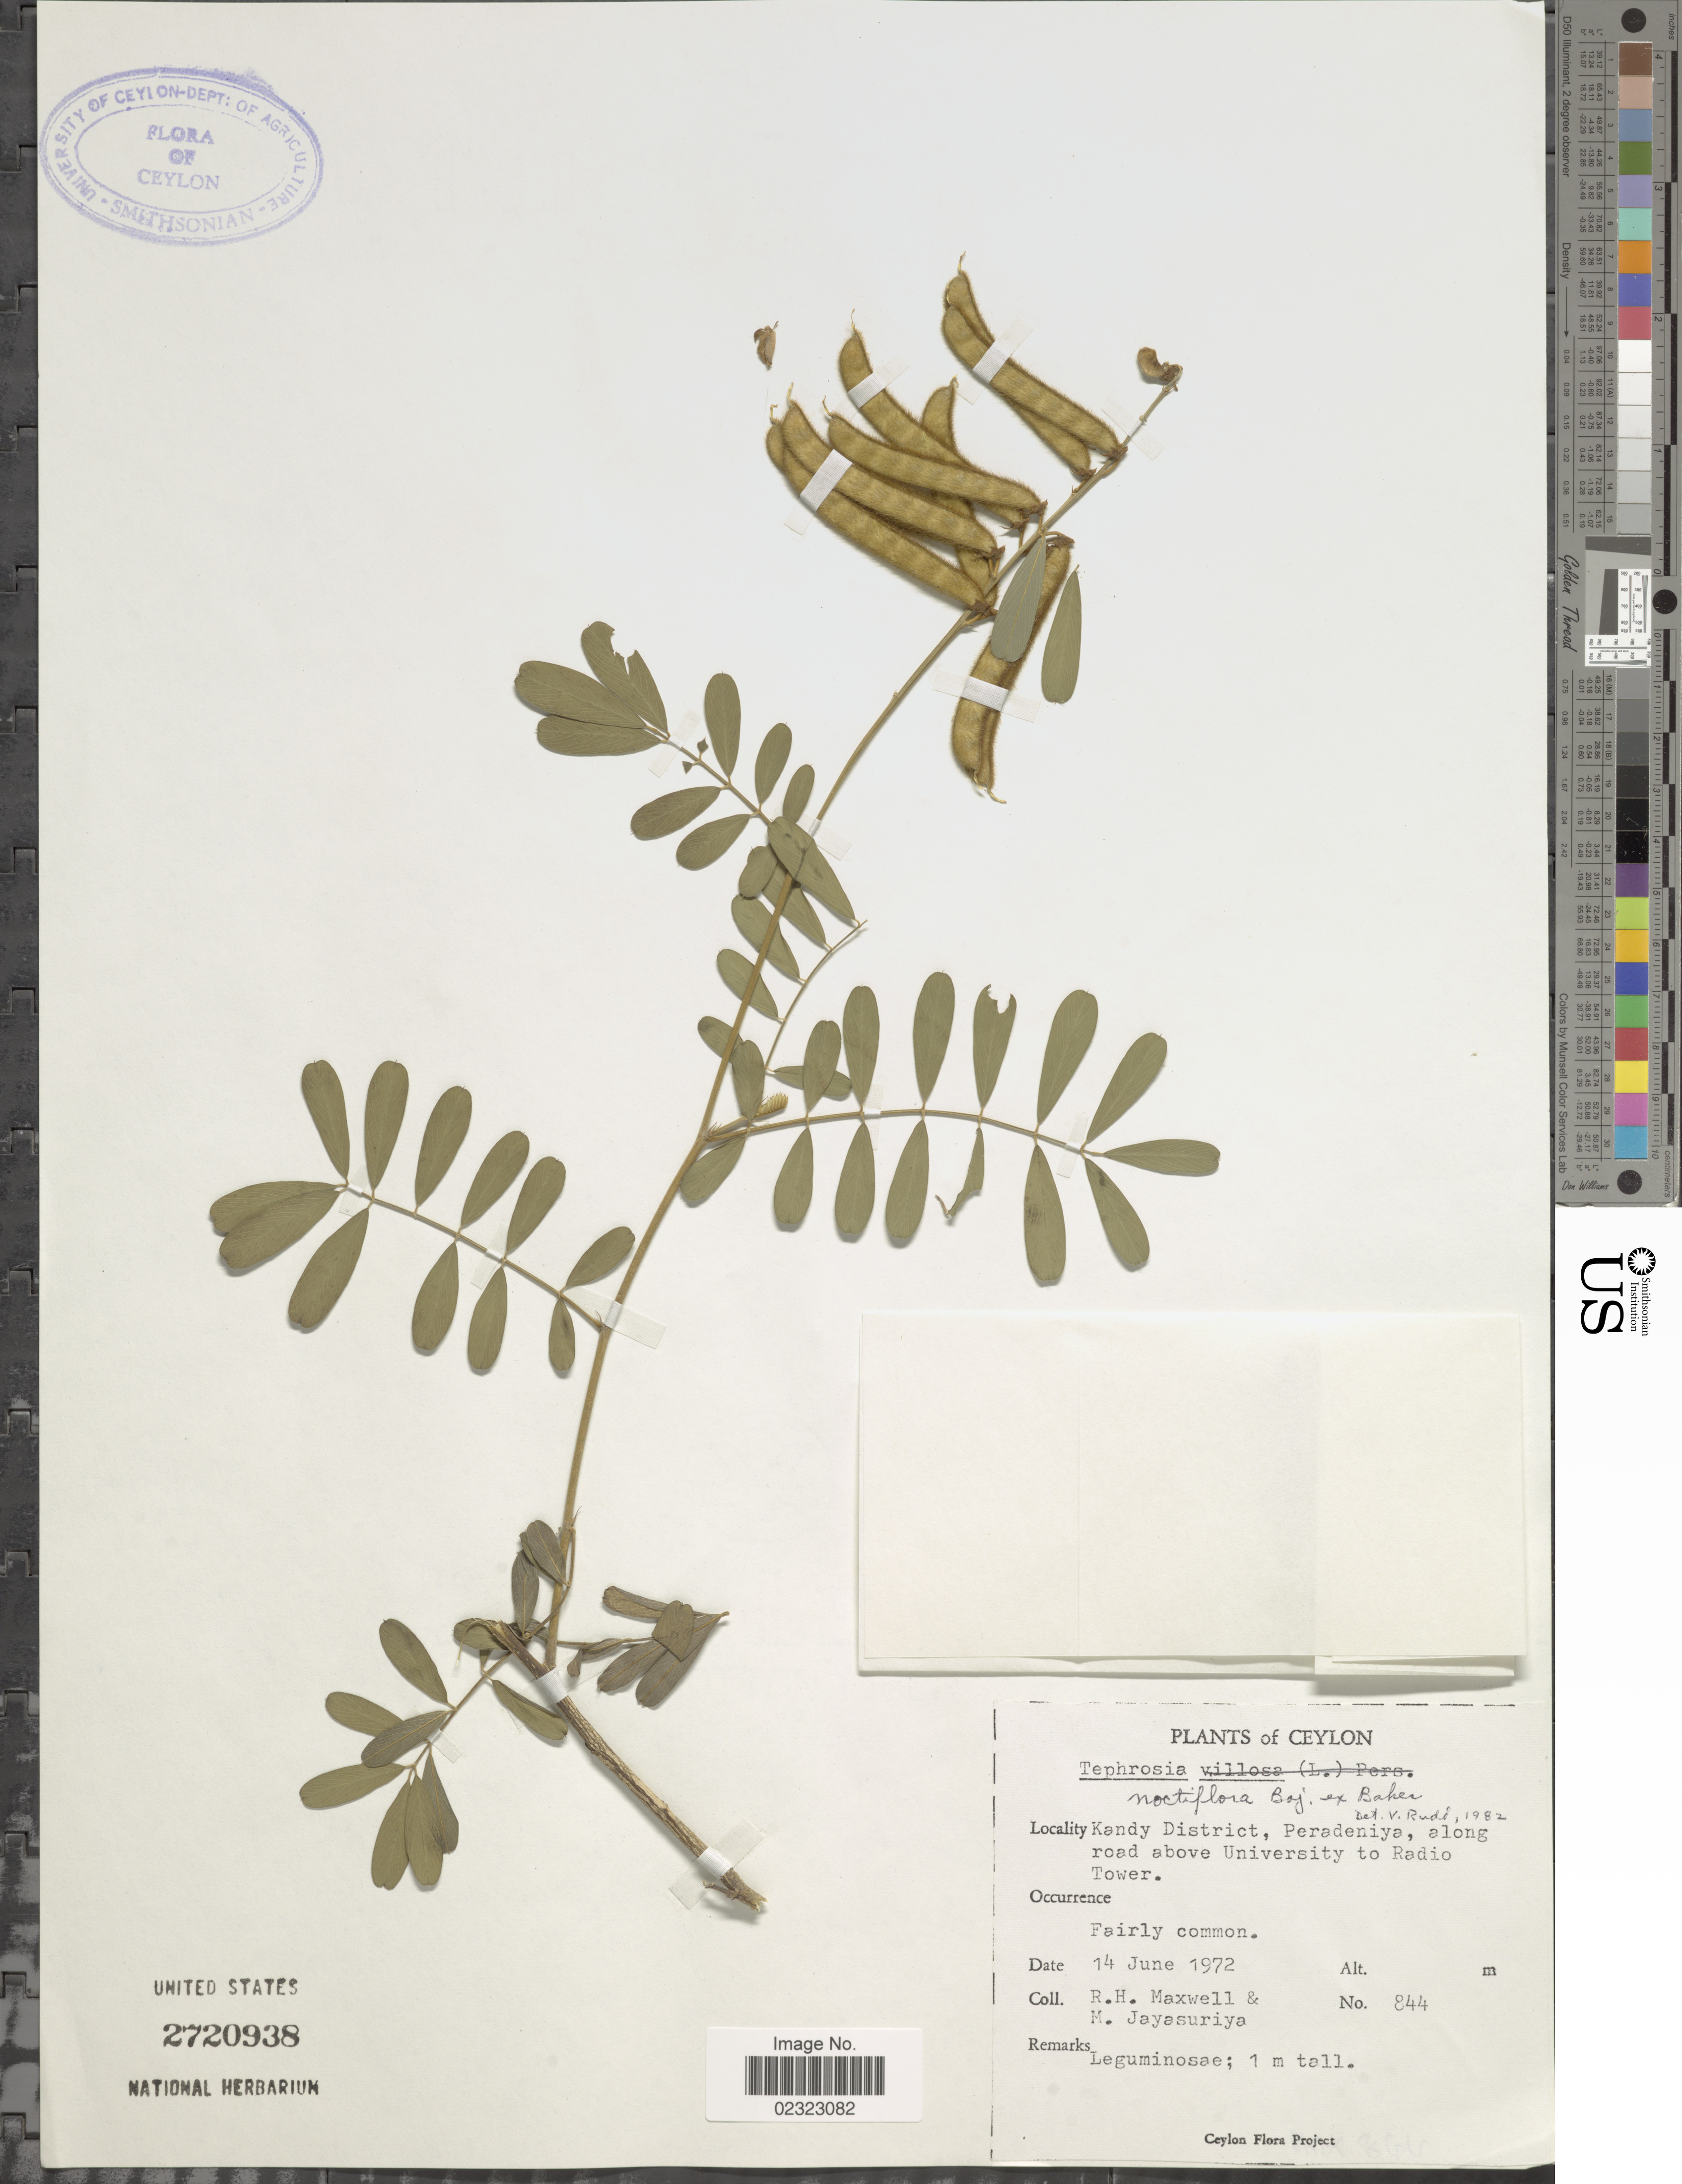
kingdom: Plantae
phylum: Tracheophyta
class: Magnoliopsida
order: Fabales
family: Fabaceae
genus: Tephrosia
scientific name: Tephrosia noctiflora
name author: Bojer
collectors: R. Maxwell & M. Jayasuriya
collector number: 844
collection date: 1972-06-14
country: Sri Lanka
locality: Ceylon. Kandy District, Peradeniya, along road above University to Radio Tower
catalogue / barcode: US 2720938